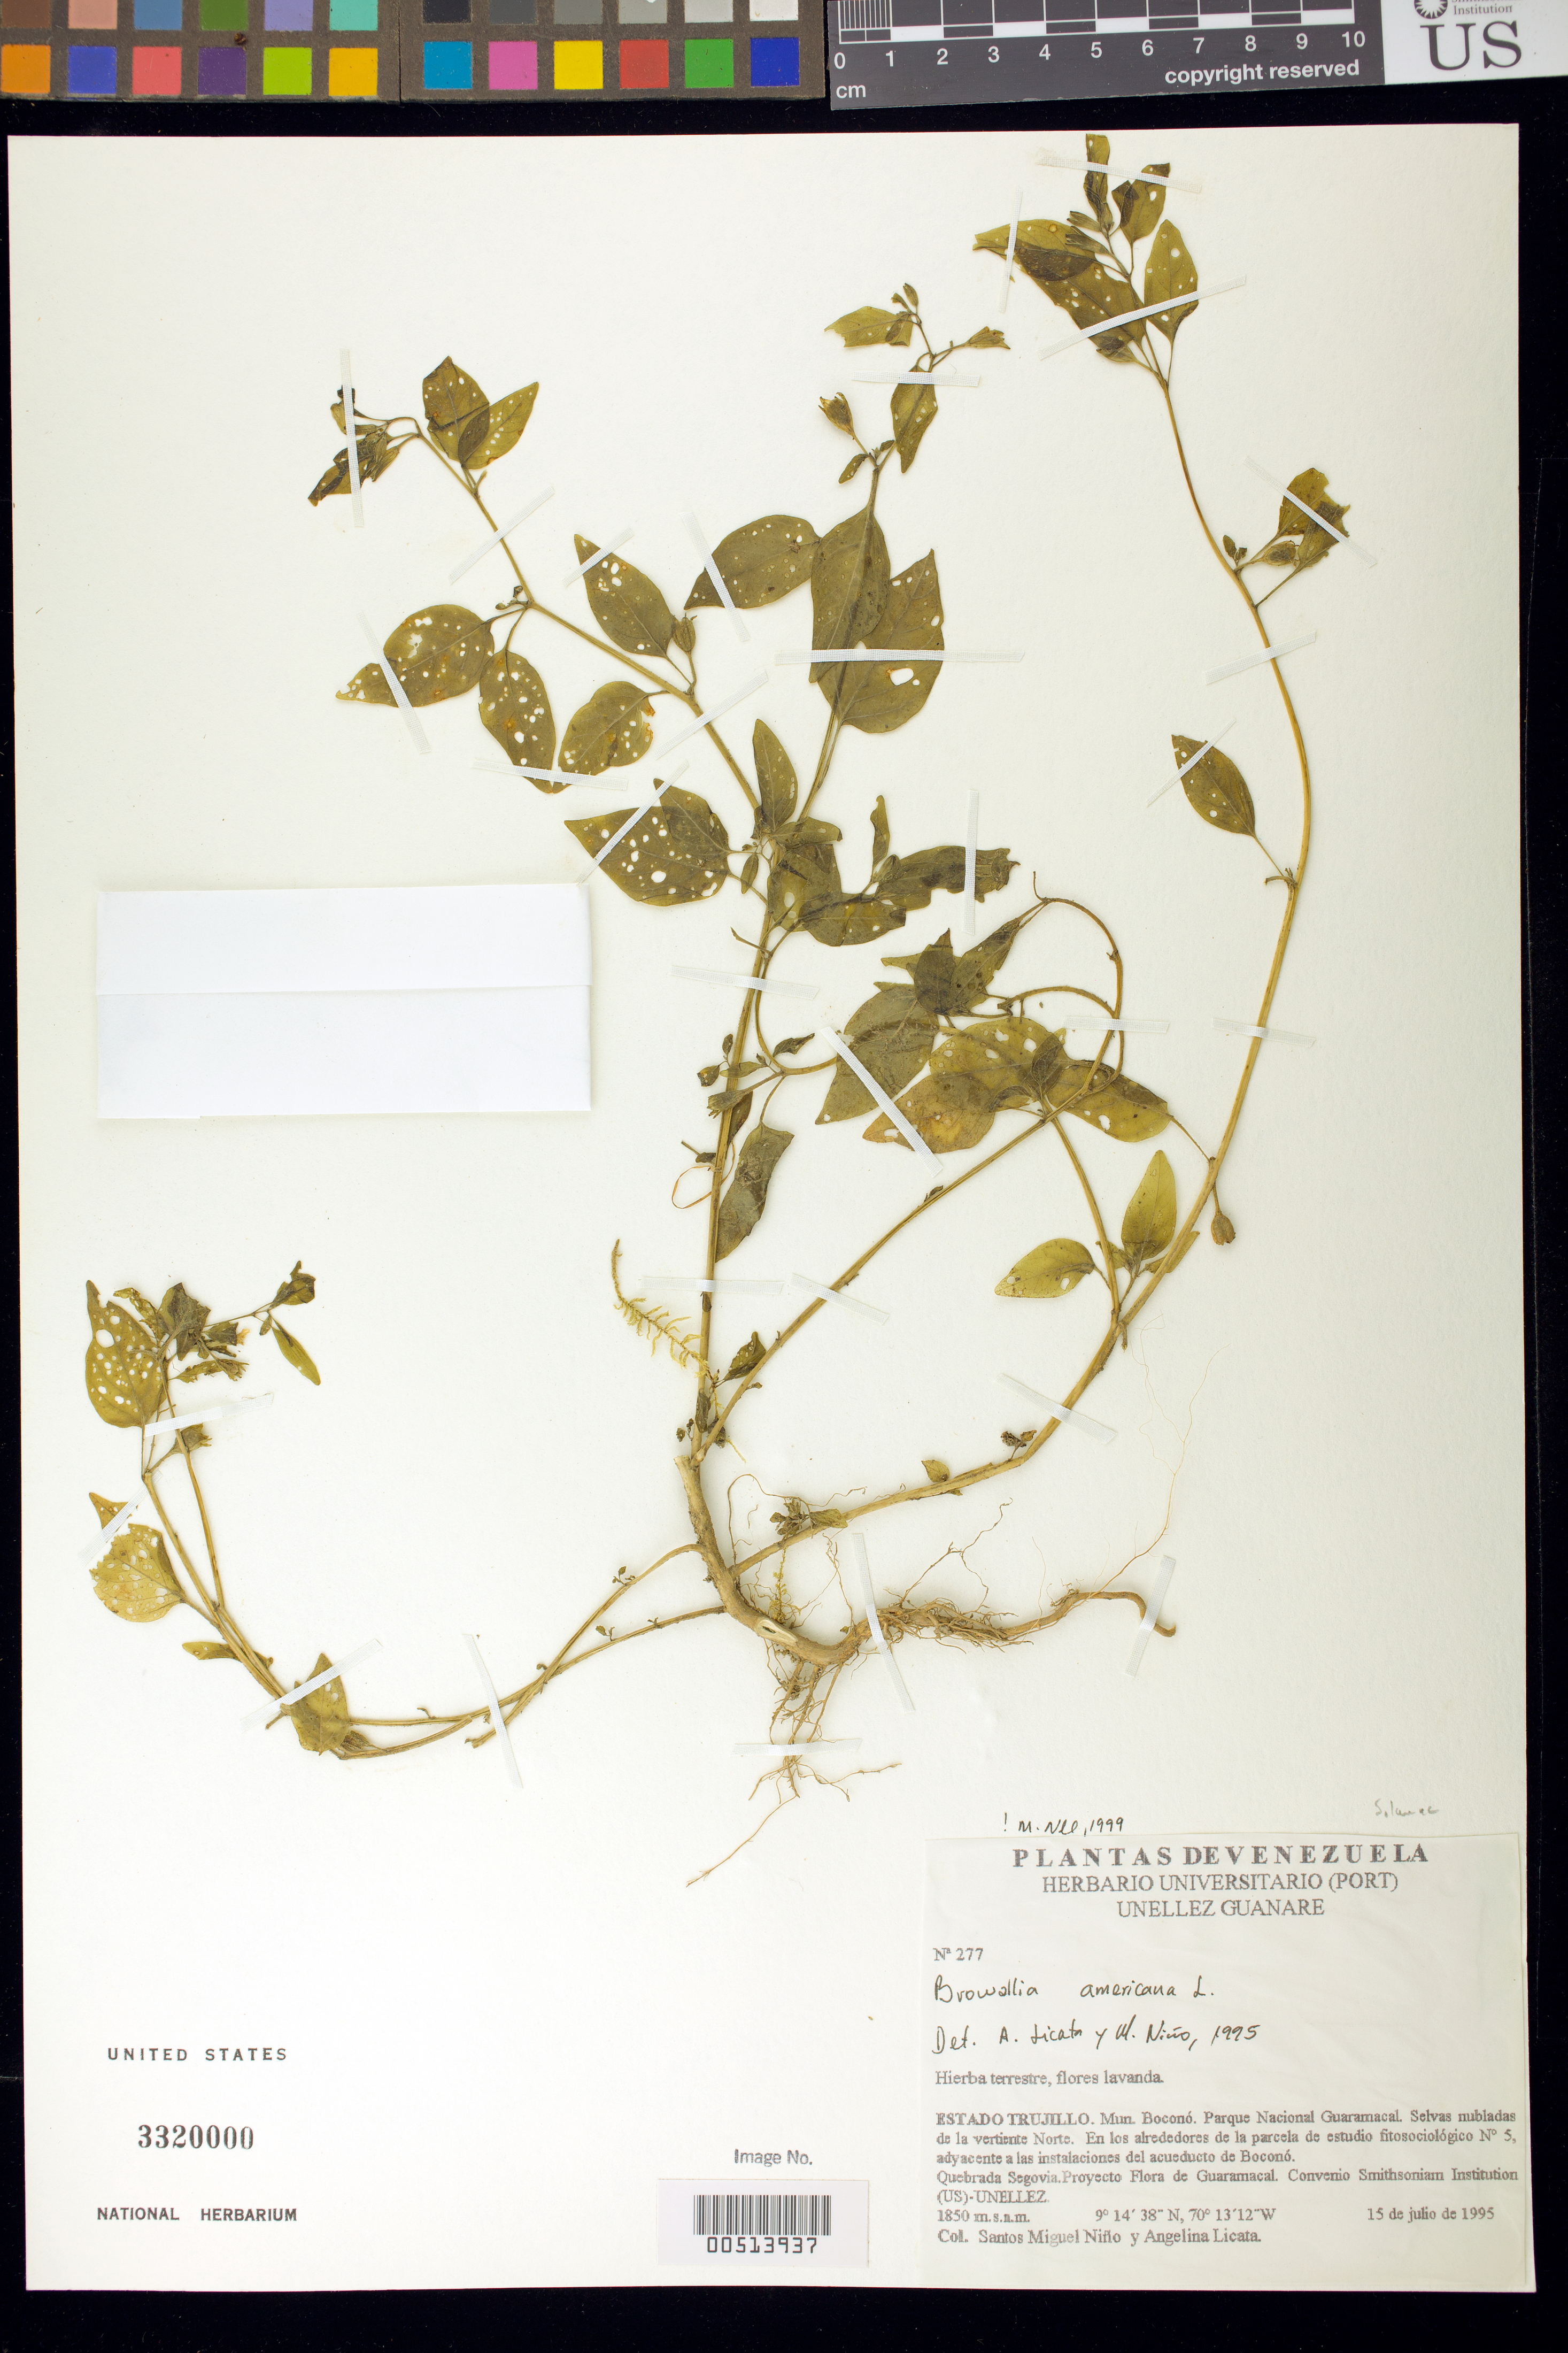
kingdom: Plantae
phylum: Tracheophyta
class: Magnoliopsida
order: Solanales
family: Solanaceae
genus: Browallia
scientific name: Browallia americana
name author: L.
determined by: Licata, A.; Niño, S. M.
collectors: S. M. Niño & A. Licata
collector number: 277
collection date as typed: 15 Jul 1995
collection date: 1995-07-15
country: Venezuela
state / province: Trujillo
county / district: Boconó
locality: Parque Nacional Guaramacal, vertiente N, adyacente a las instalaciones del acueducto de Boconó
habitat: Selva nubladas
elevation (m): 1850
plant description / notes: PORT, US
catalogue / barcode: US 3320000